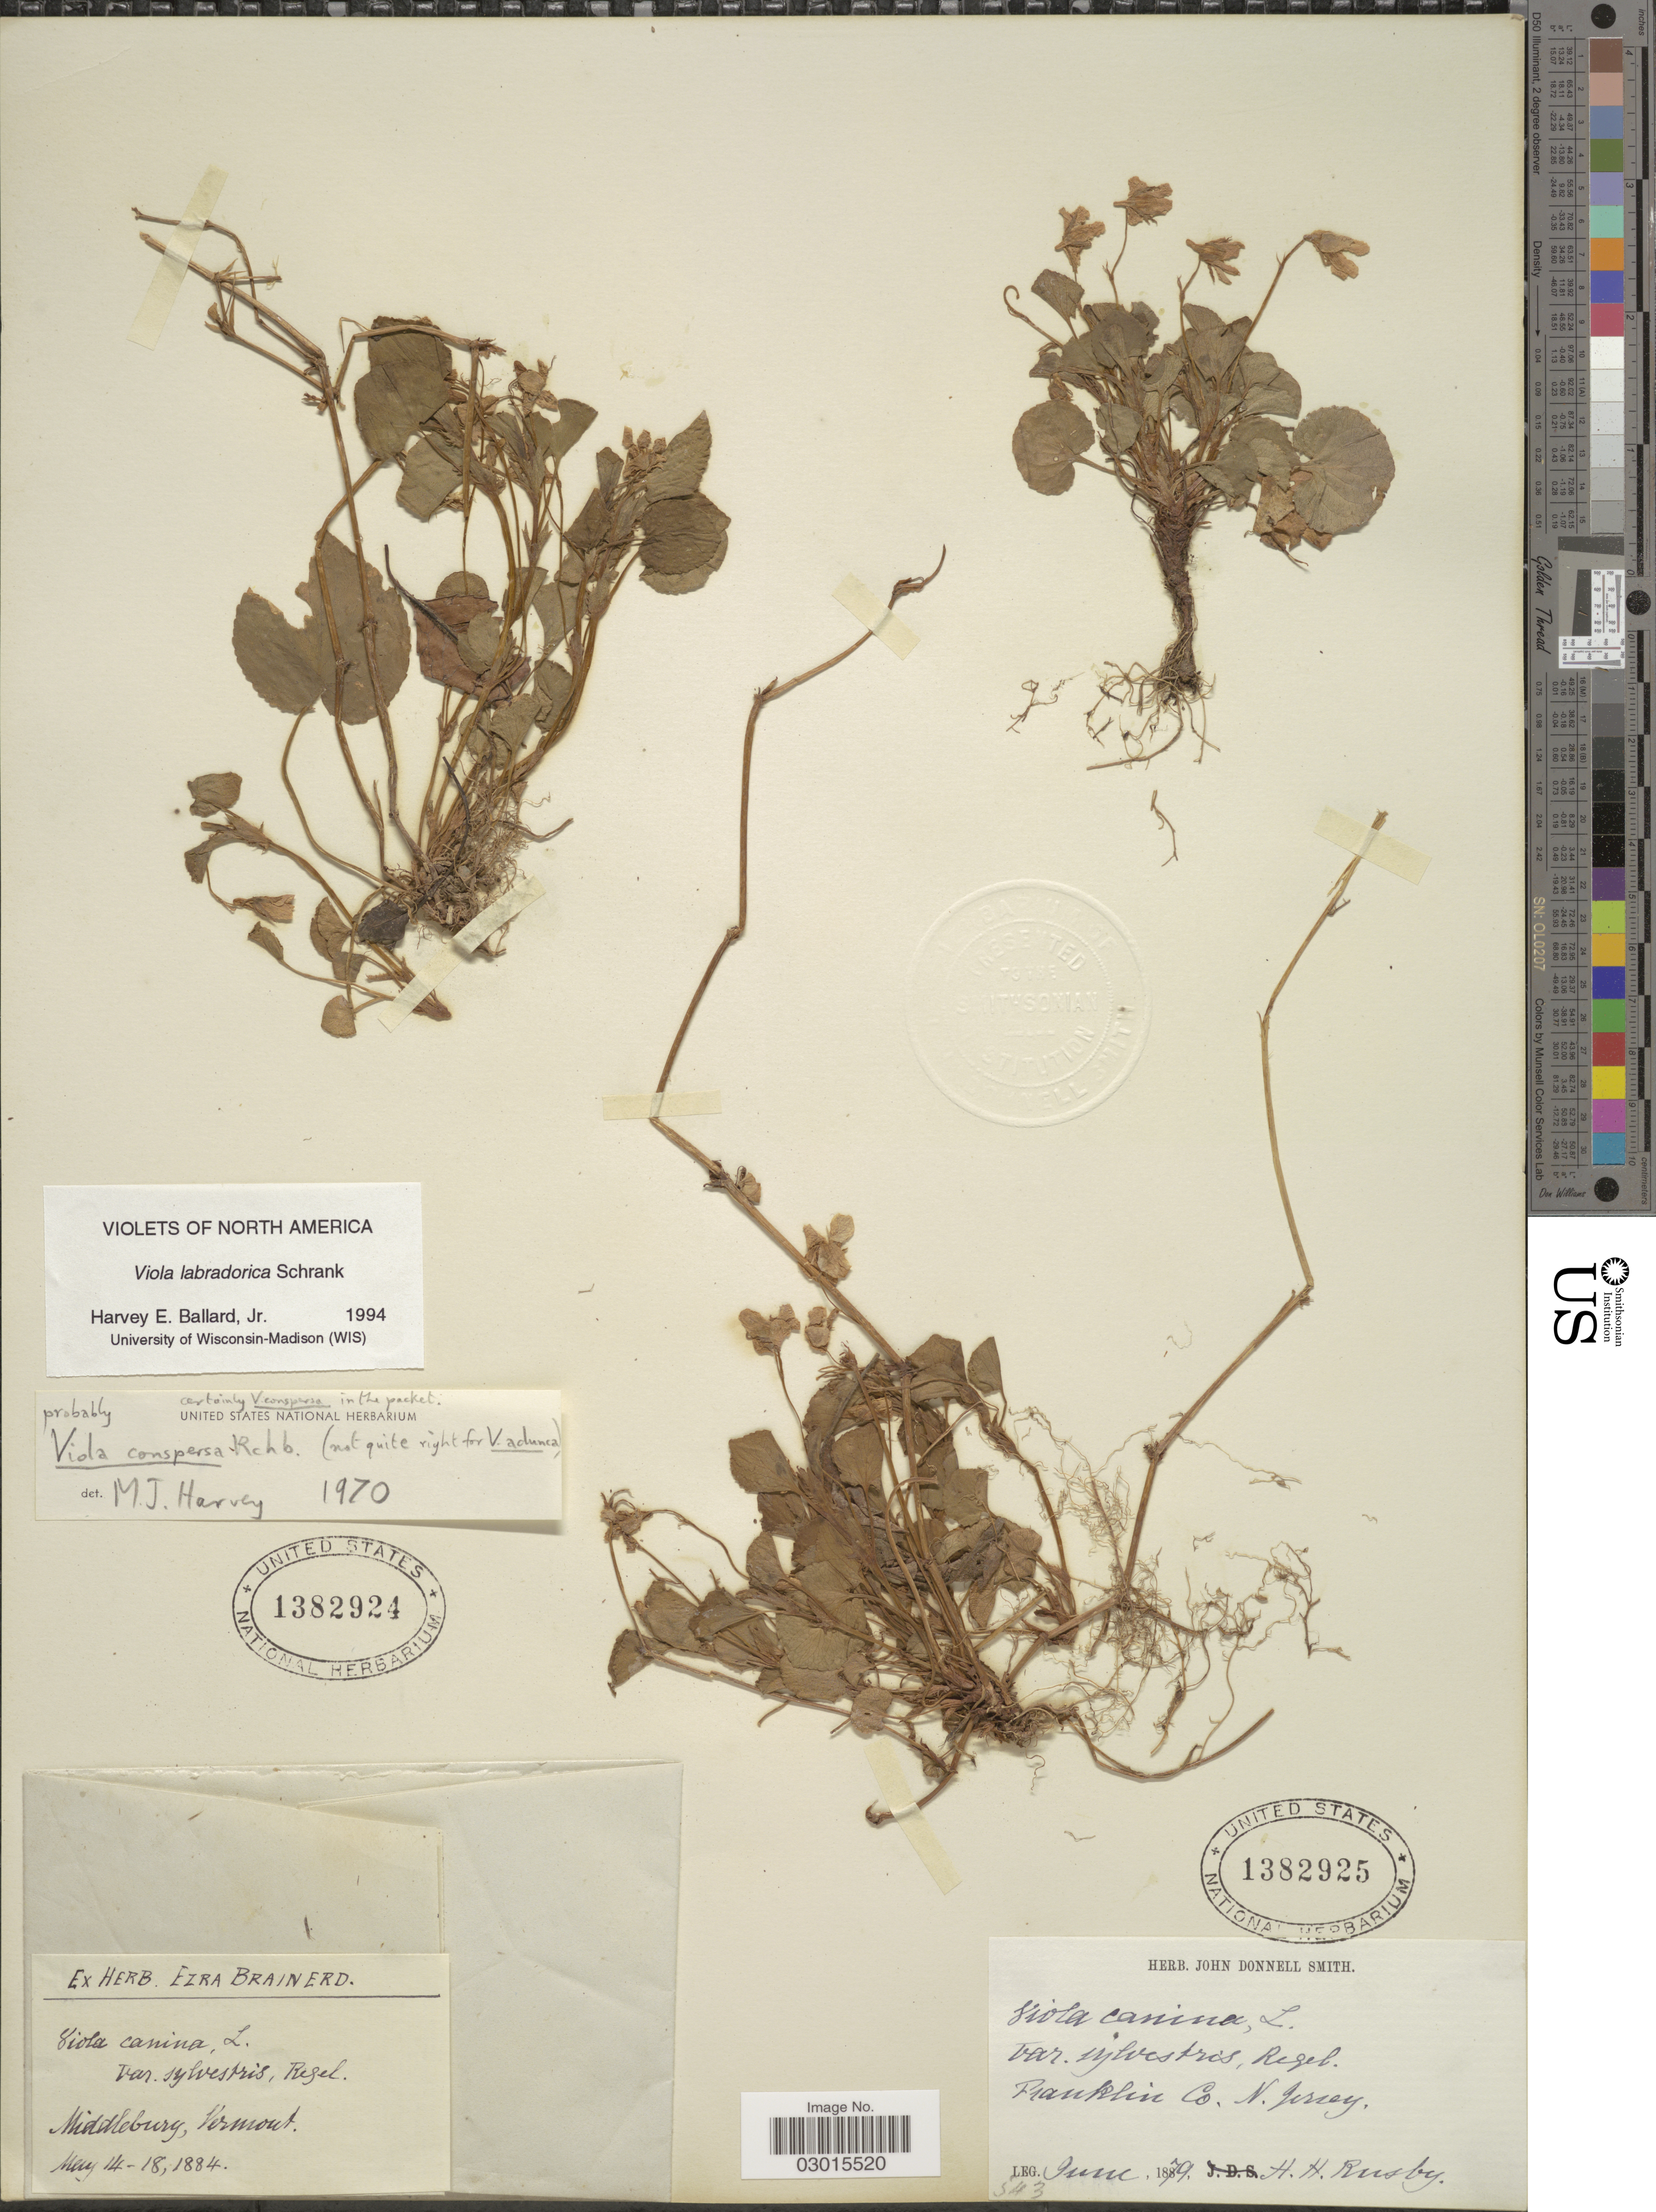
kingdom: Plantae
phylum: Tracheophyta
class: Magnoliopsida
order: Malpighiales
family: Violaceae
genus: Viola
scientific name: Viola labradorica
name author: Schrank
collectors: H. H. Rusby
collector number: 543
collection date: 1879-06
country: United States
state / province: New Jersey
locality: Franklin Co. N. Jersey.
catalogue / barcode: US 1382925-2